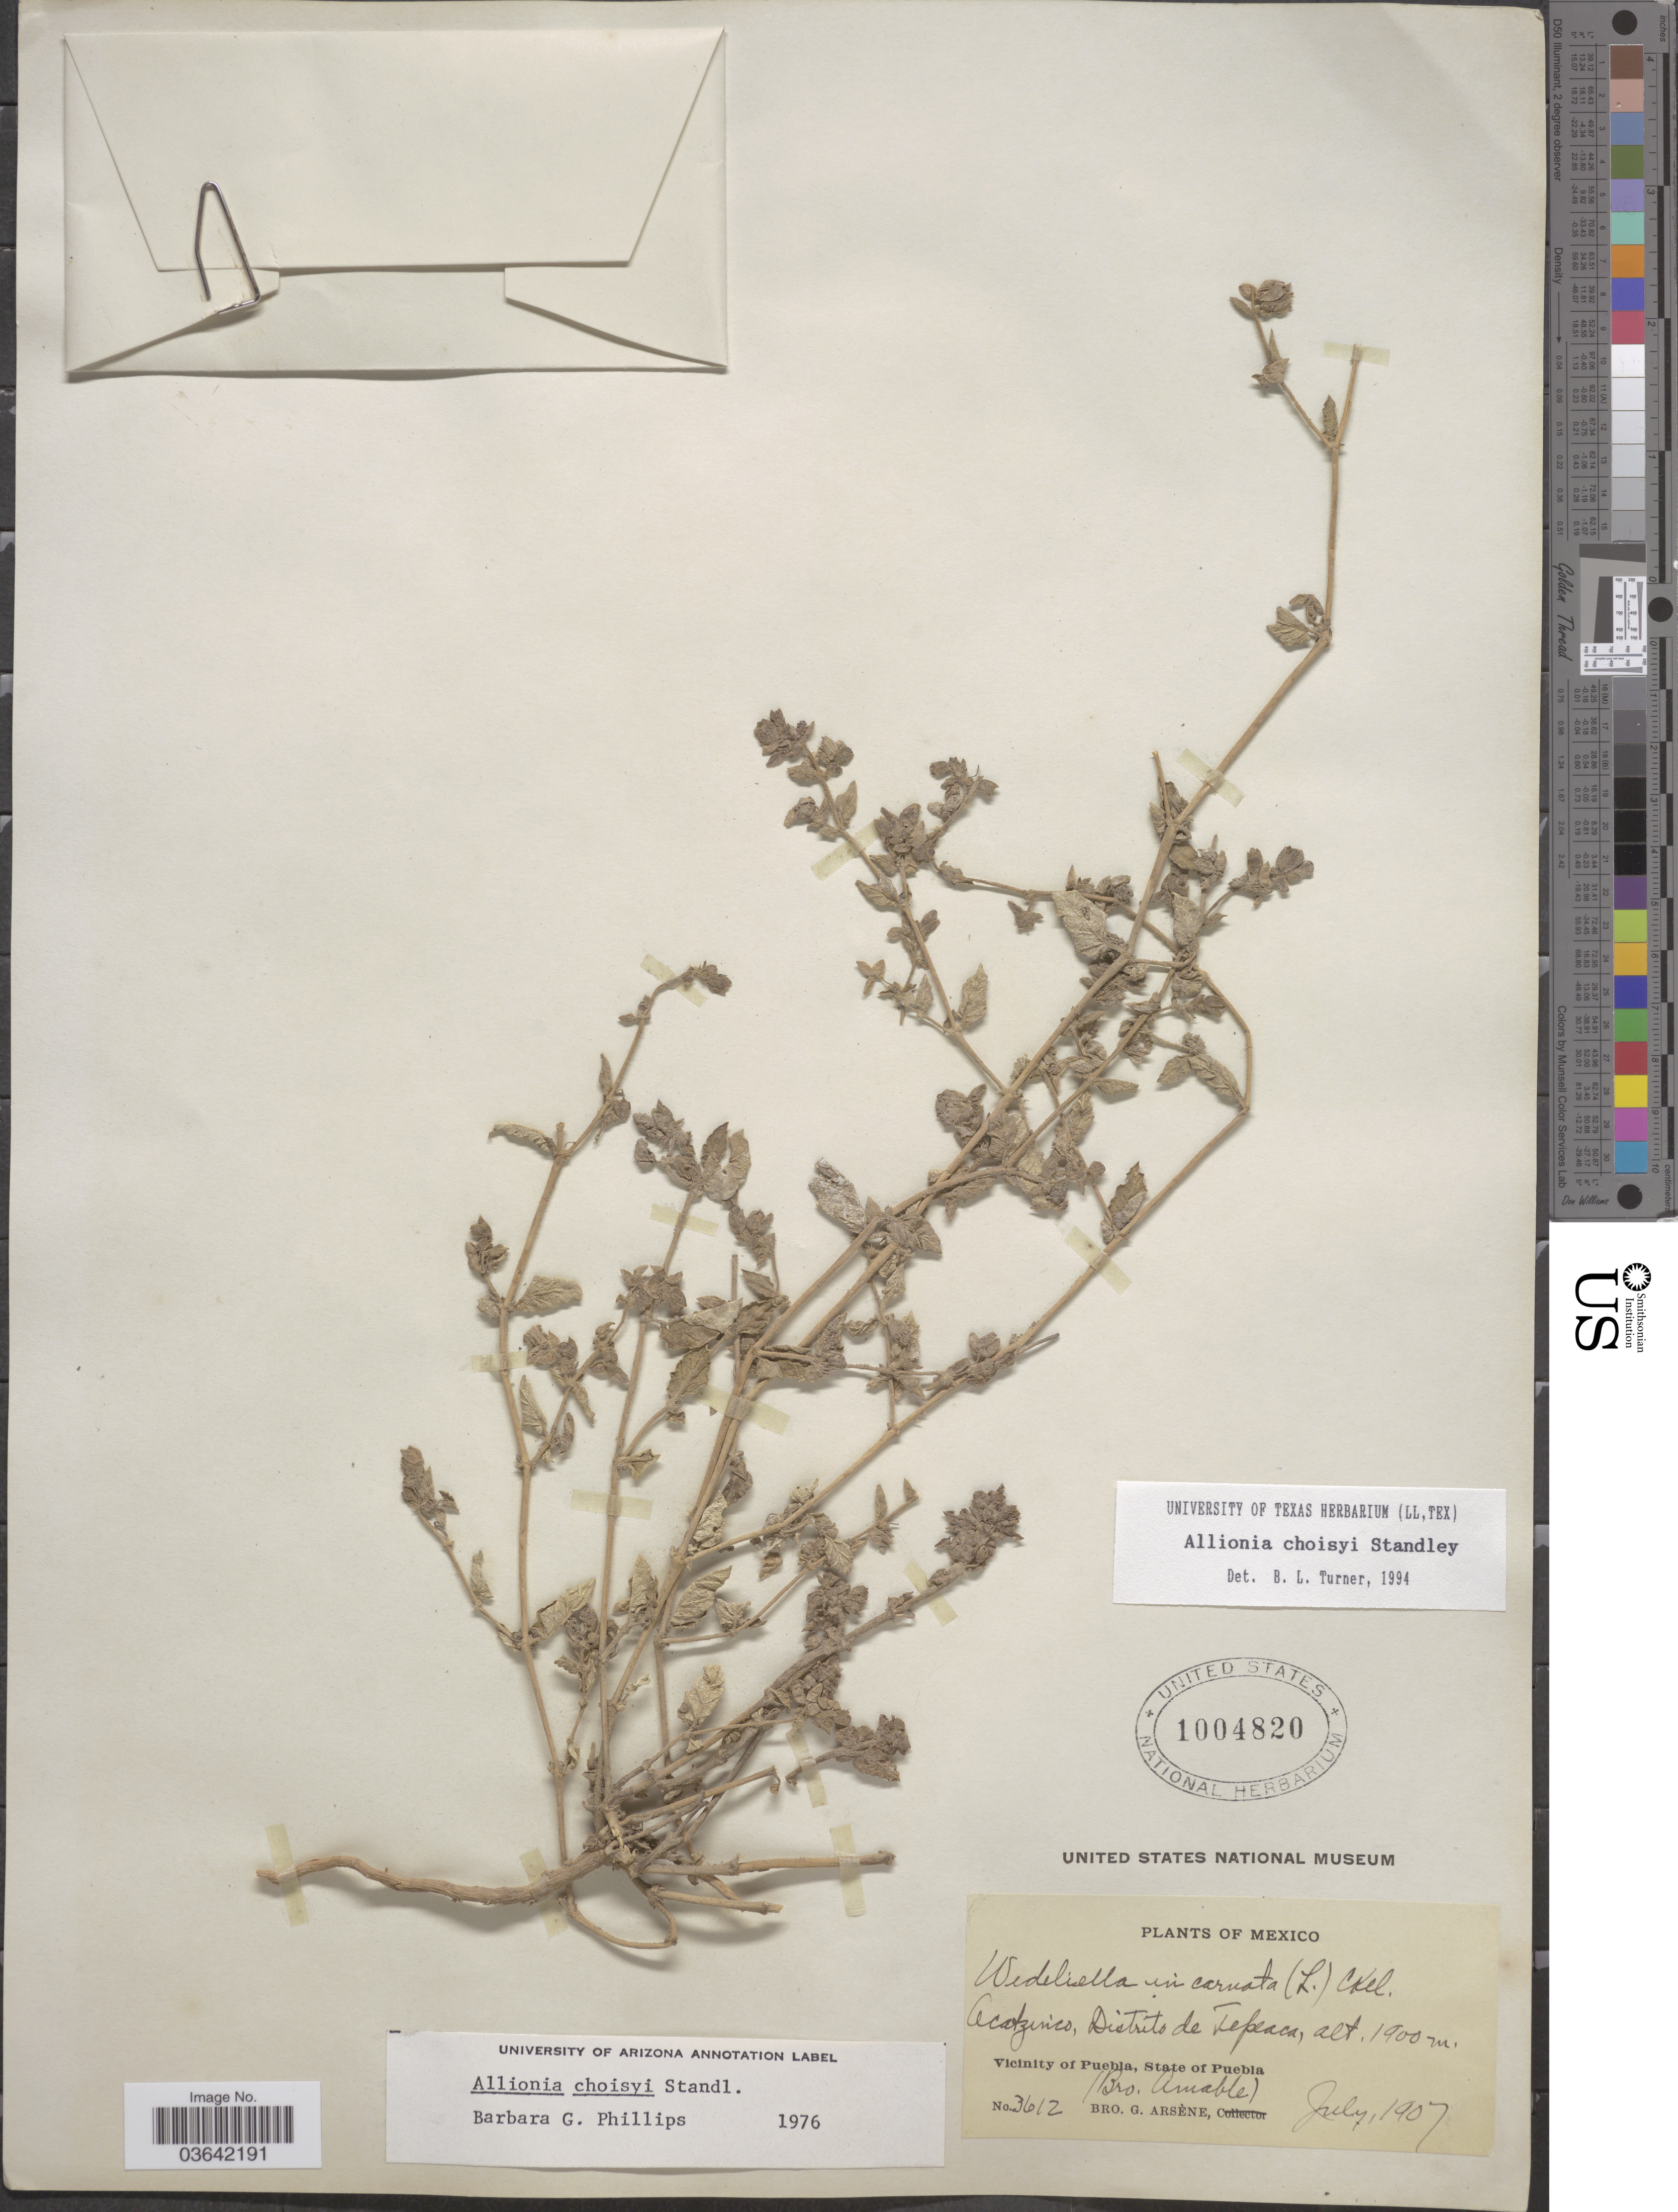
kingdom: Plantae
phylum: Tracheophyta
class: Magnoliopsida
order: Caryophyllales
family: Nyctaginaceae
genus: Allionia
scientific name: Allionia choisyi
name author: Standl.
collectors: B. Amable & Bro. G. Arsène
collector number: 3612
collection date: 1907-07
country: Mexico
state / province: Puebla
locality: Acatzinco, Distrito de Tepeaca. Vicinity of Puebla.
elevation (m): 1900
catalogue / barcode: US 1004820